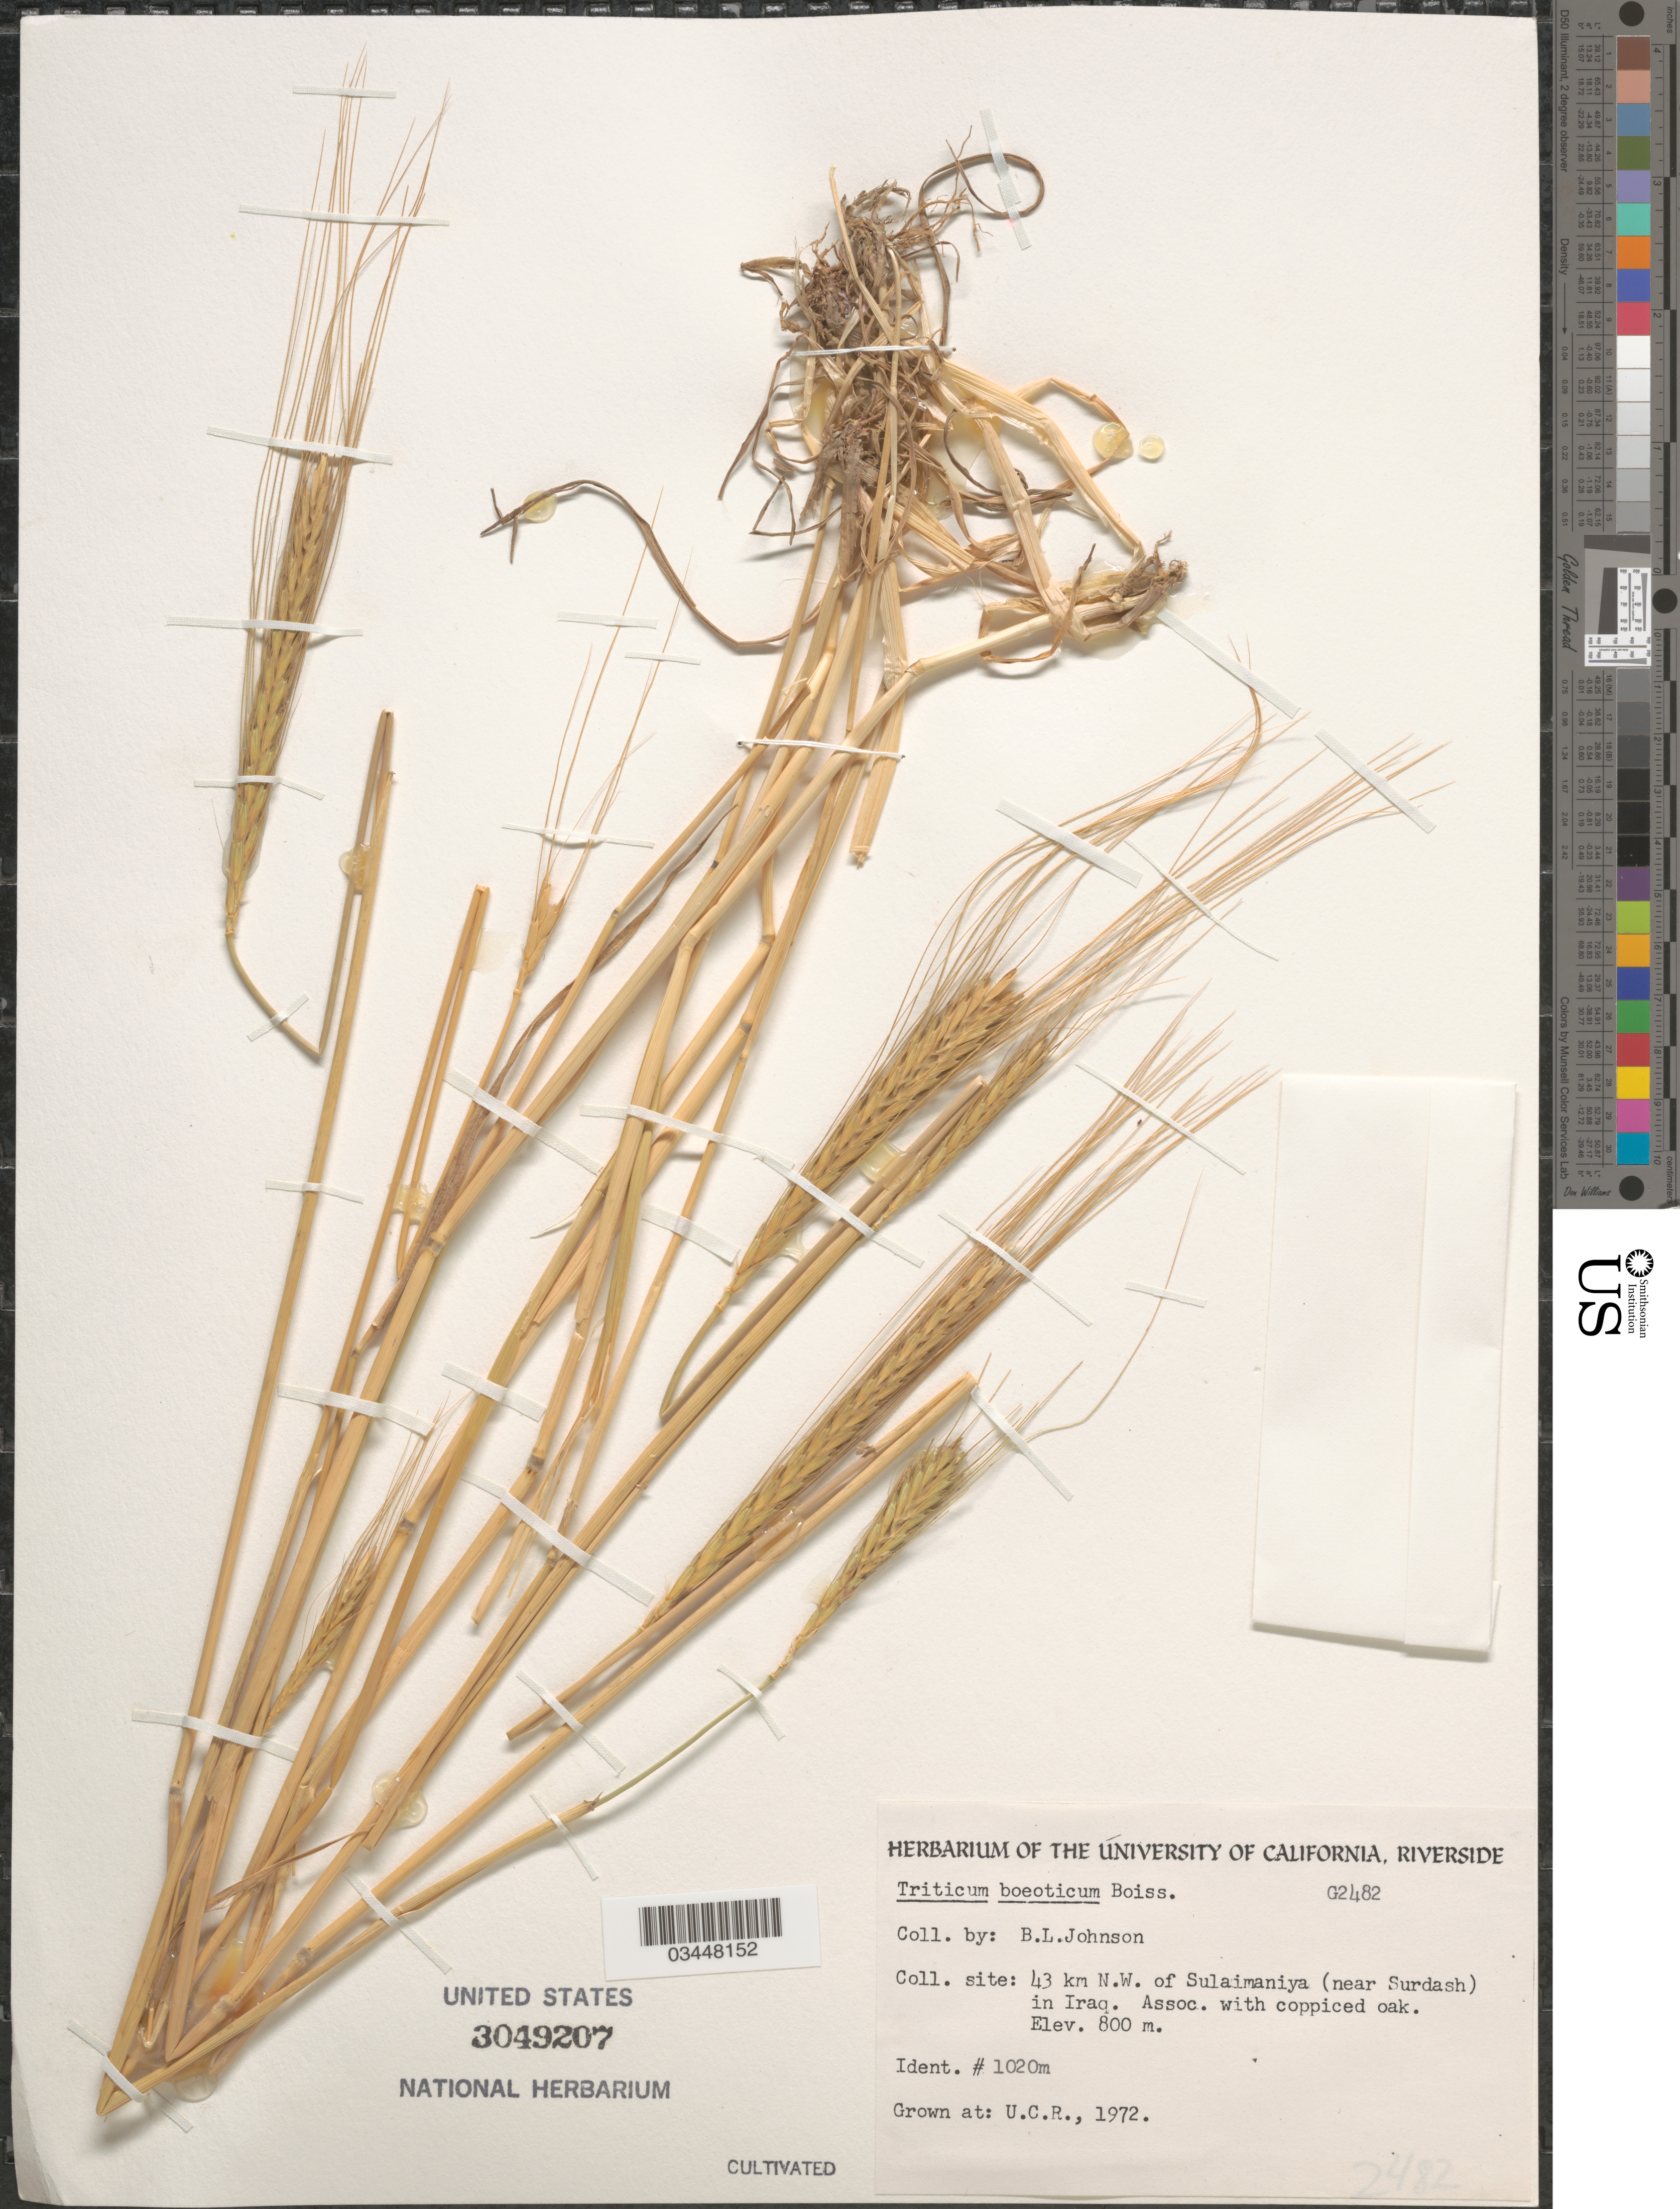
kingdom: Plantae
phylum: Tracheophyta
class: Liliopsida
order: Poales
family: Poaceae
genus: Triticum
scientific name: Triticum boeoticum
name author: Boiss.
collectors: ex herb. Univ. of California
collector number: G2482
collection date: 1972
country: United States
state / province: California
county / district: Riverside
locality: U.C.R.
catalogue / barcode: US 3049207